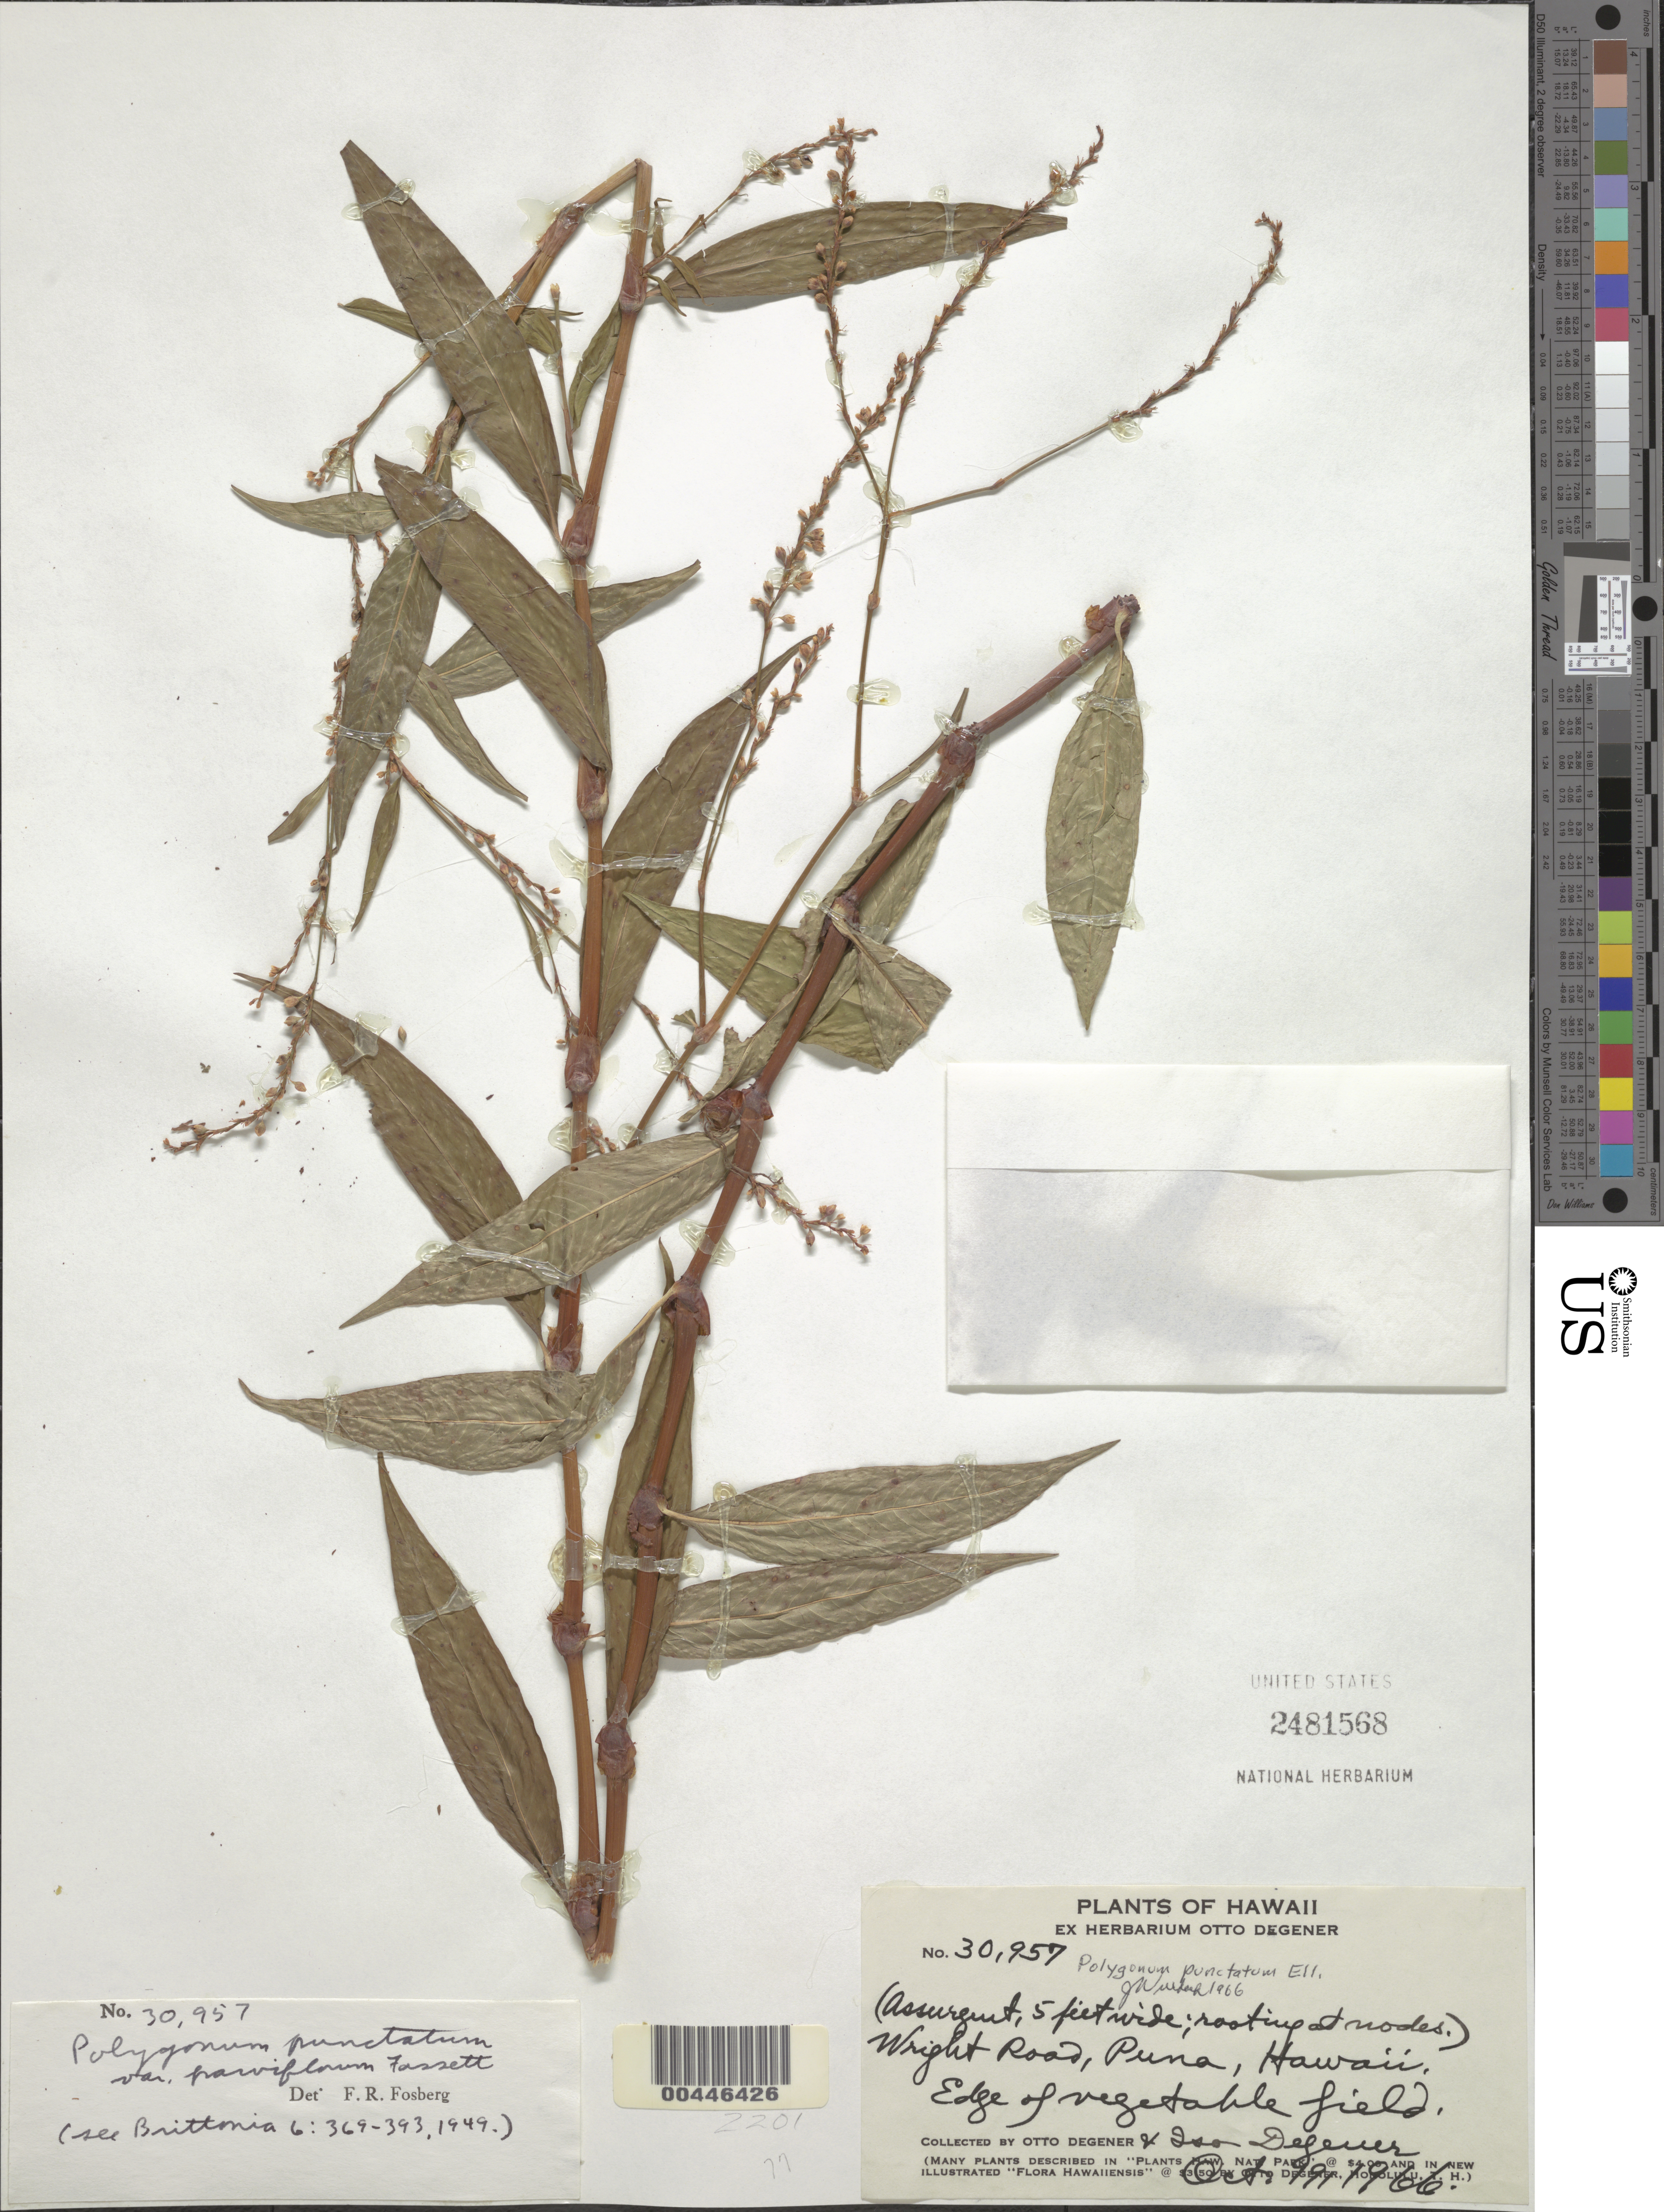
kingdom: Plantae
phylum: Tracheophyta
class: Magnoliopsida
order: Caryophyllales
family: Polygonaceae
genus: Persicaria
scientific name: Persicaria punctata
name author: (Elliott) Small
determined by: Wagner, W. L., (BOT), Smithsonian Institution - National Museum of Natural History (UNITED STATES)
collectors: O. Degener & I. Degener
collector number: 30957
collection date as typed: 19 Oct 1966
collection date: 1966-10-19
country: United States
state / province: Hawaii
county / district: Hawaii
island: Hawaii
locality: Wright Rd, Puna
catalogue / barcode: US 2481568